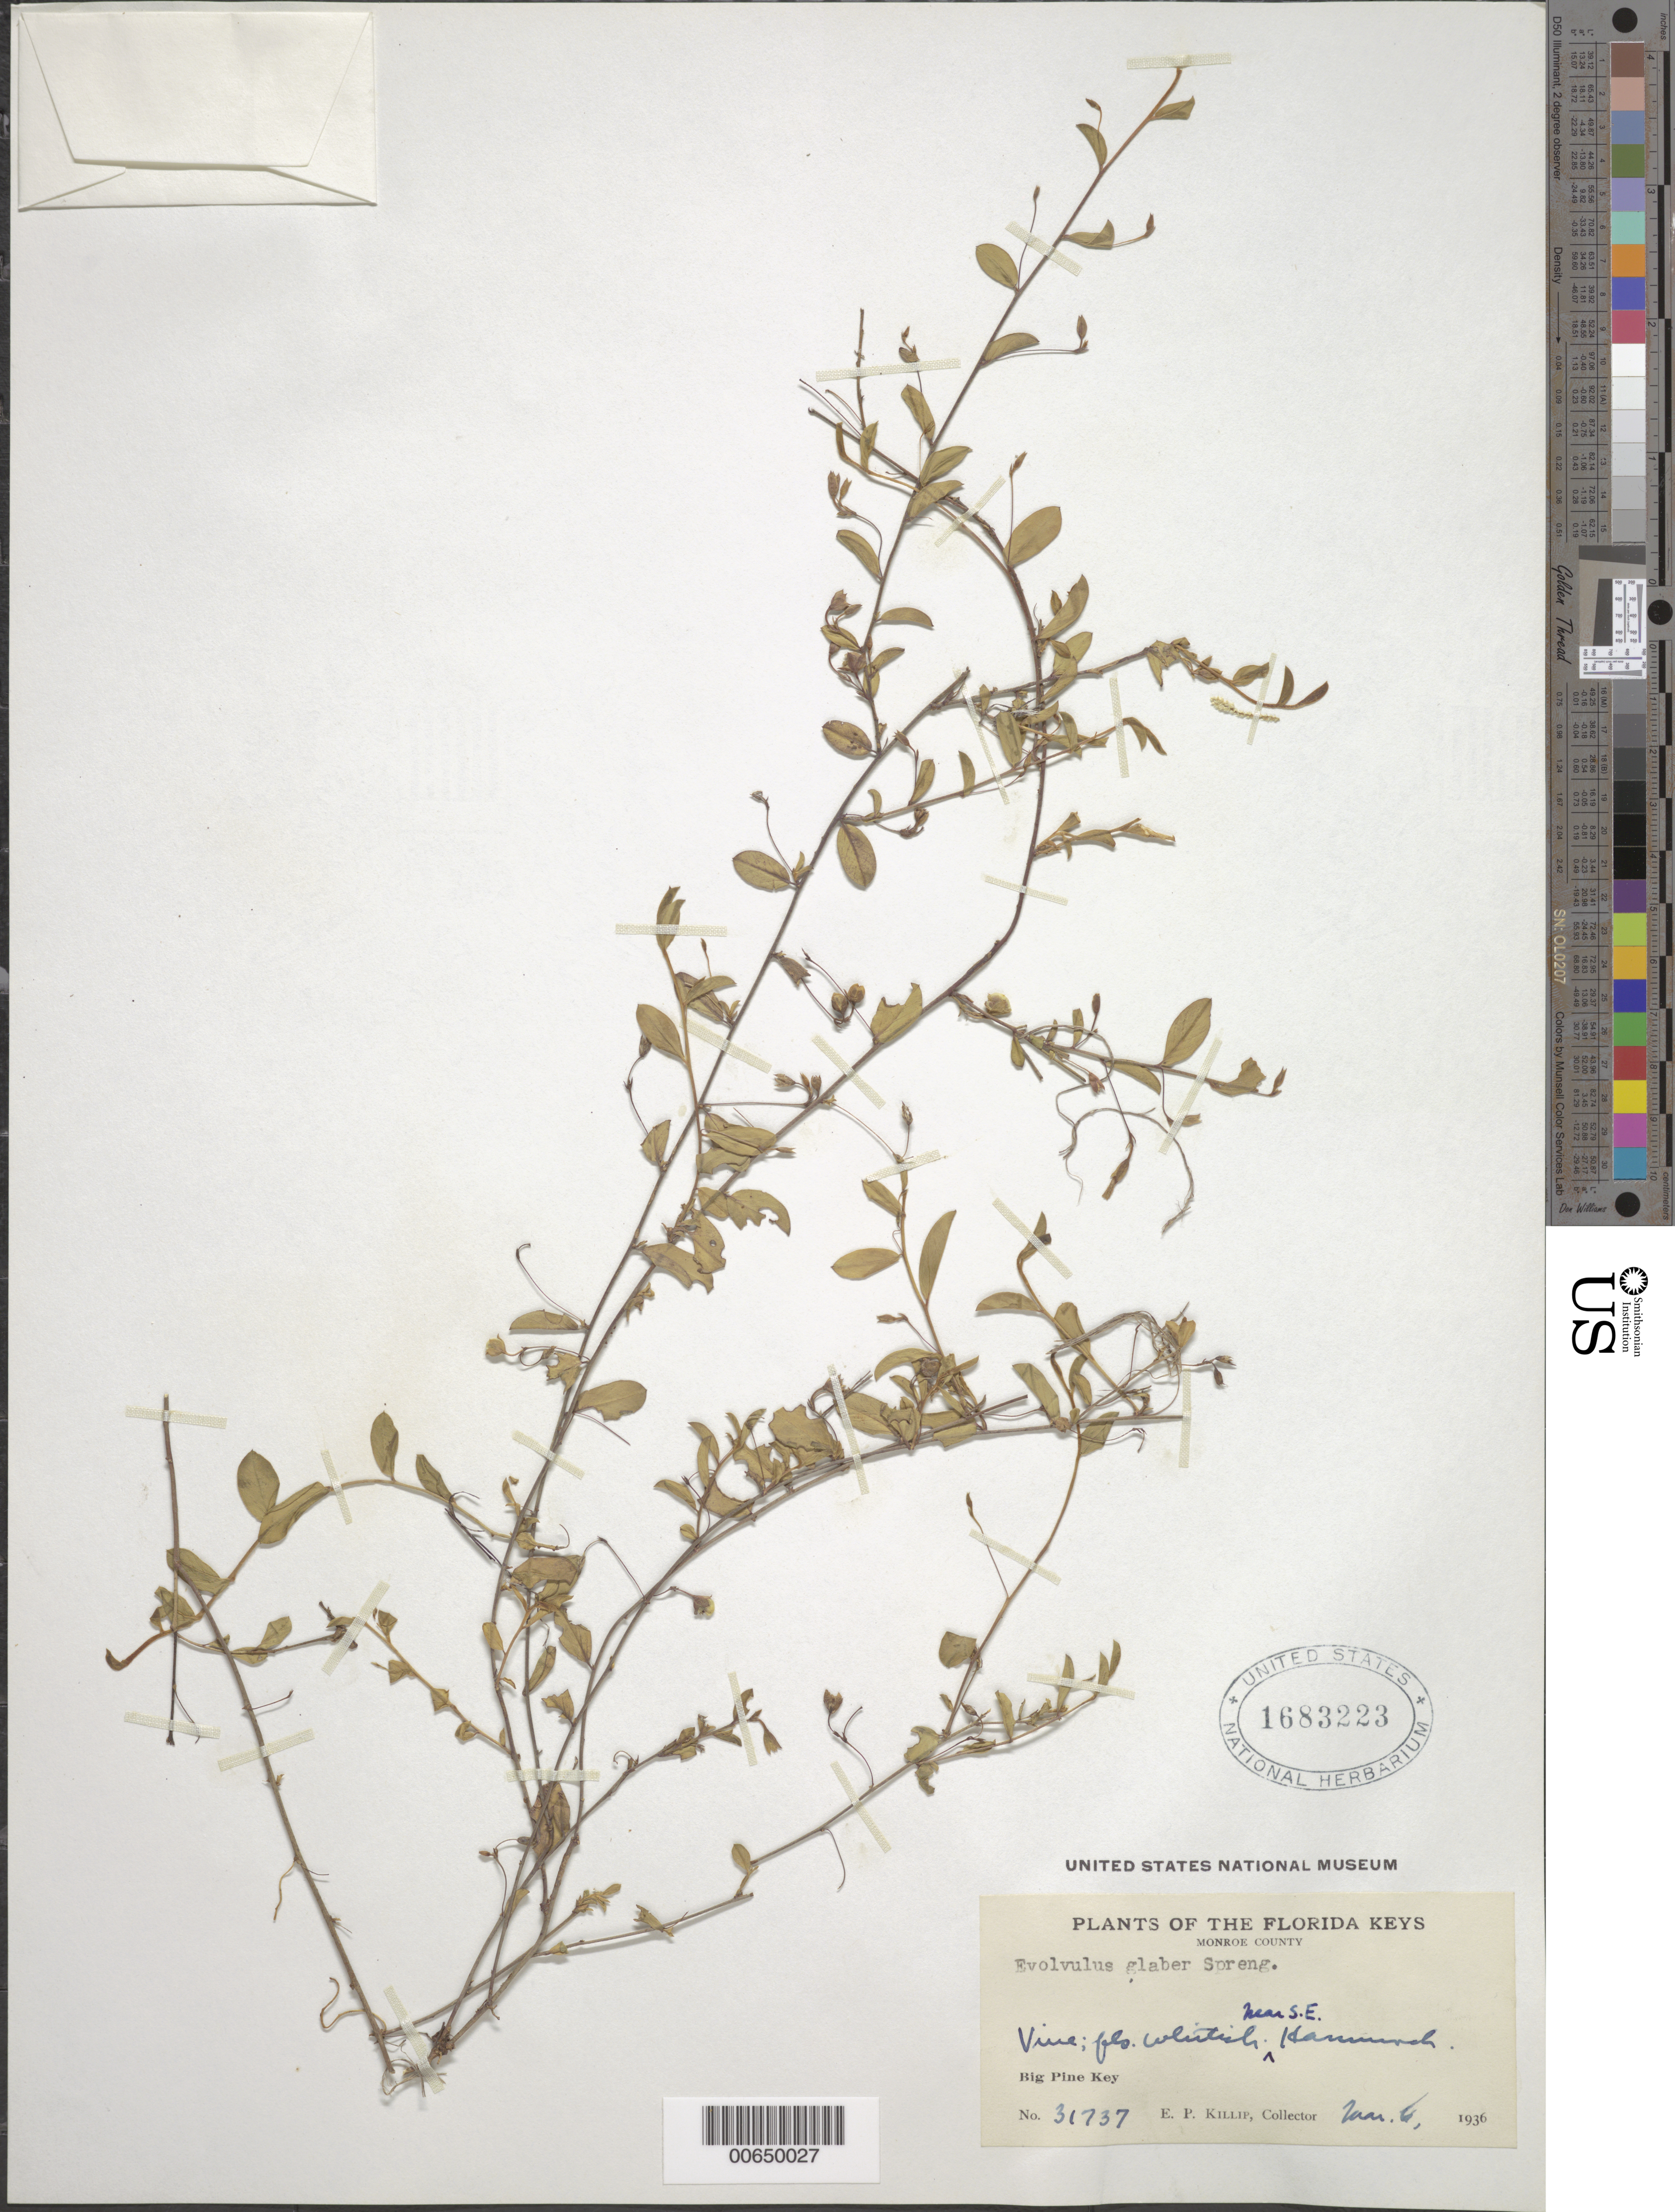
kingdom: Plantae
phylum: Tracheophyta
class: Magnoliopsida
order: Solanales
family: Convolvulaceae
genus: Evolvulus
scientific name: Evolvulus glaber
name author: Spreng.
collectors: E. P. Killip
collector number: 31737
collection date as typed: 06 Mar 1936 or 03 Jun 1936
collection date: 1936-03-06 or 1936-06-03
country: United States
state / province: Florida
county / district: Monroe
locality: Near SE Hammock, Big Pine Key.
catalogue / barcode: US 1683223